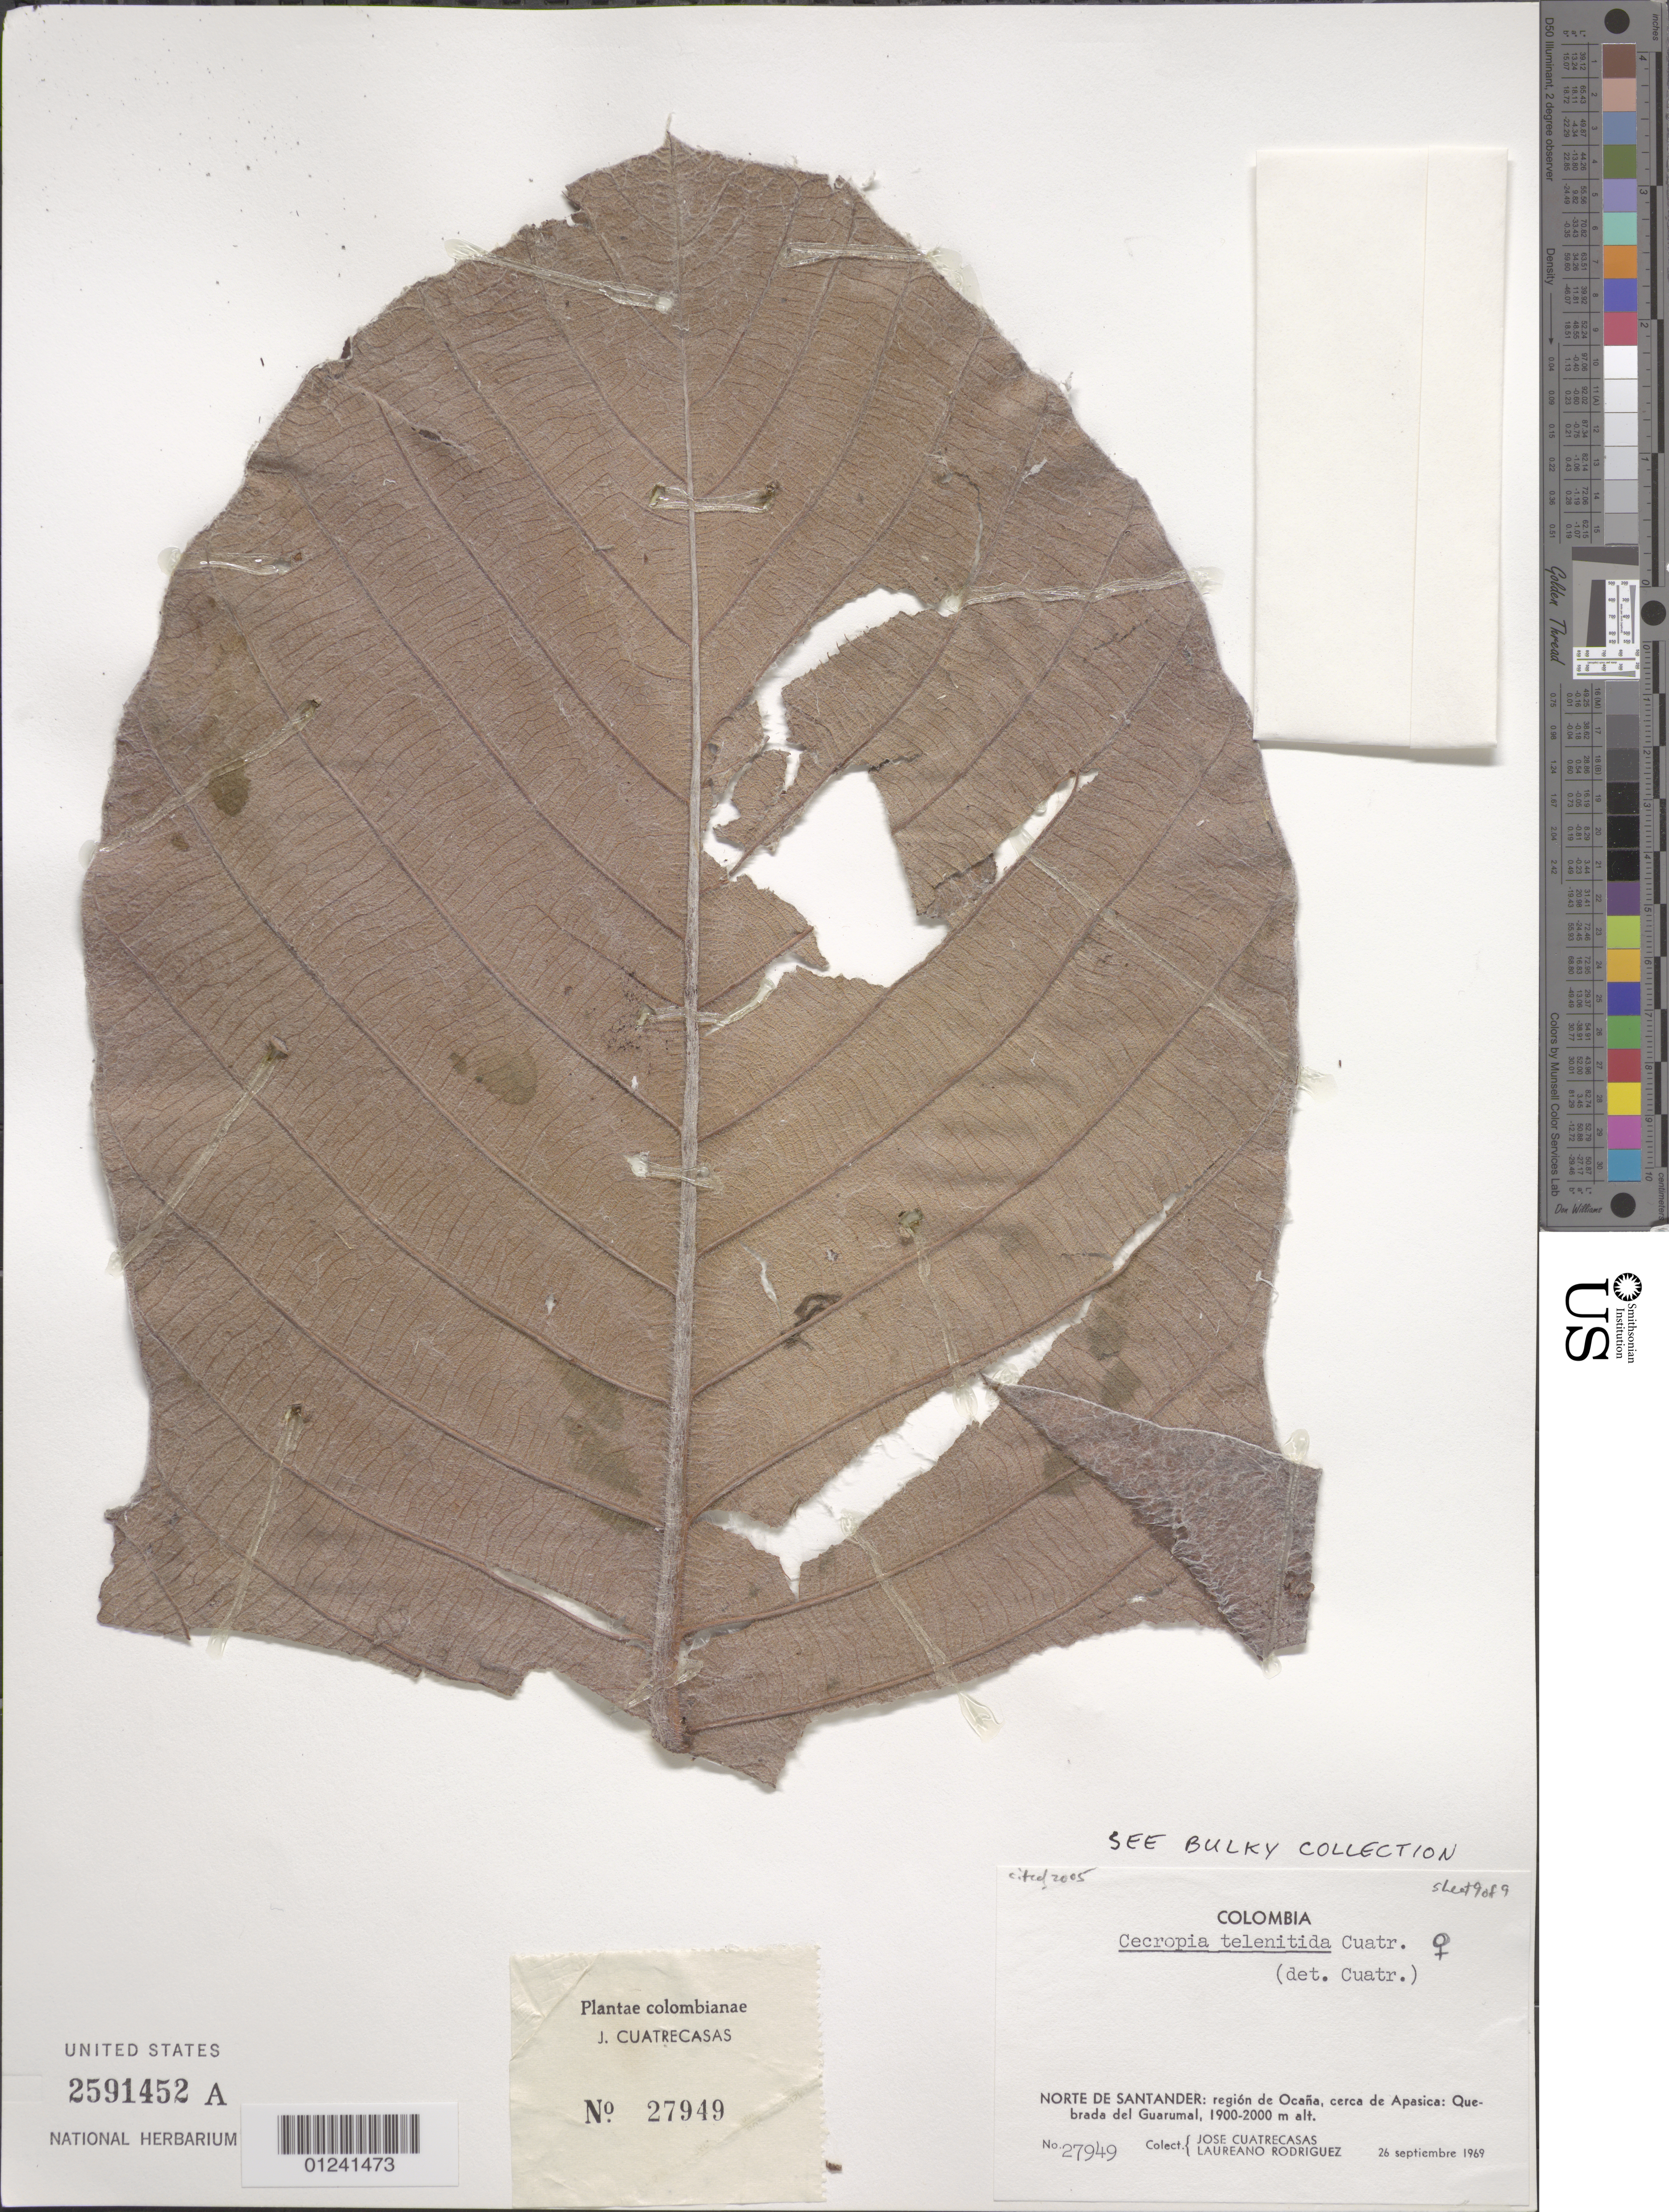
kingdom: Plantae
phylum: Tracheophyta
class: Magnoliopsida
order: Rosales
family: Urticaceae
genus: Cecropia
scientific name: Cecropia telenitida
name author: Cuatrec.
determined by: Cuatrecasas, J.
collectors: J. Cuatrecasas & L. Rodriguez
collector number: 27949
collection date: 1969-09-26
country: Colombia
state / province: Norte de Santander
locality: Región de Ocaña, Cercanías de Apasica; quebrada del Guarumal.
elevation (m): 1900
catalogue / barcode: US 2591452A